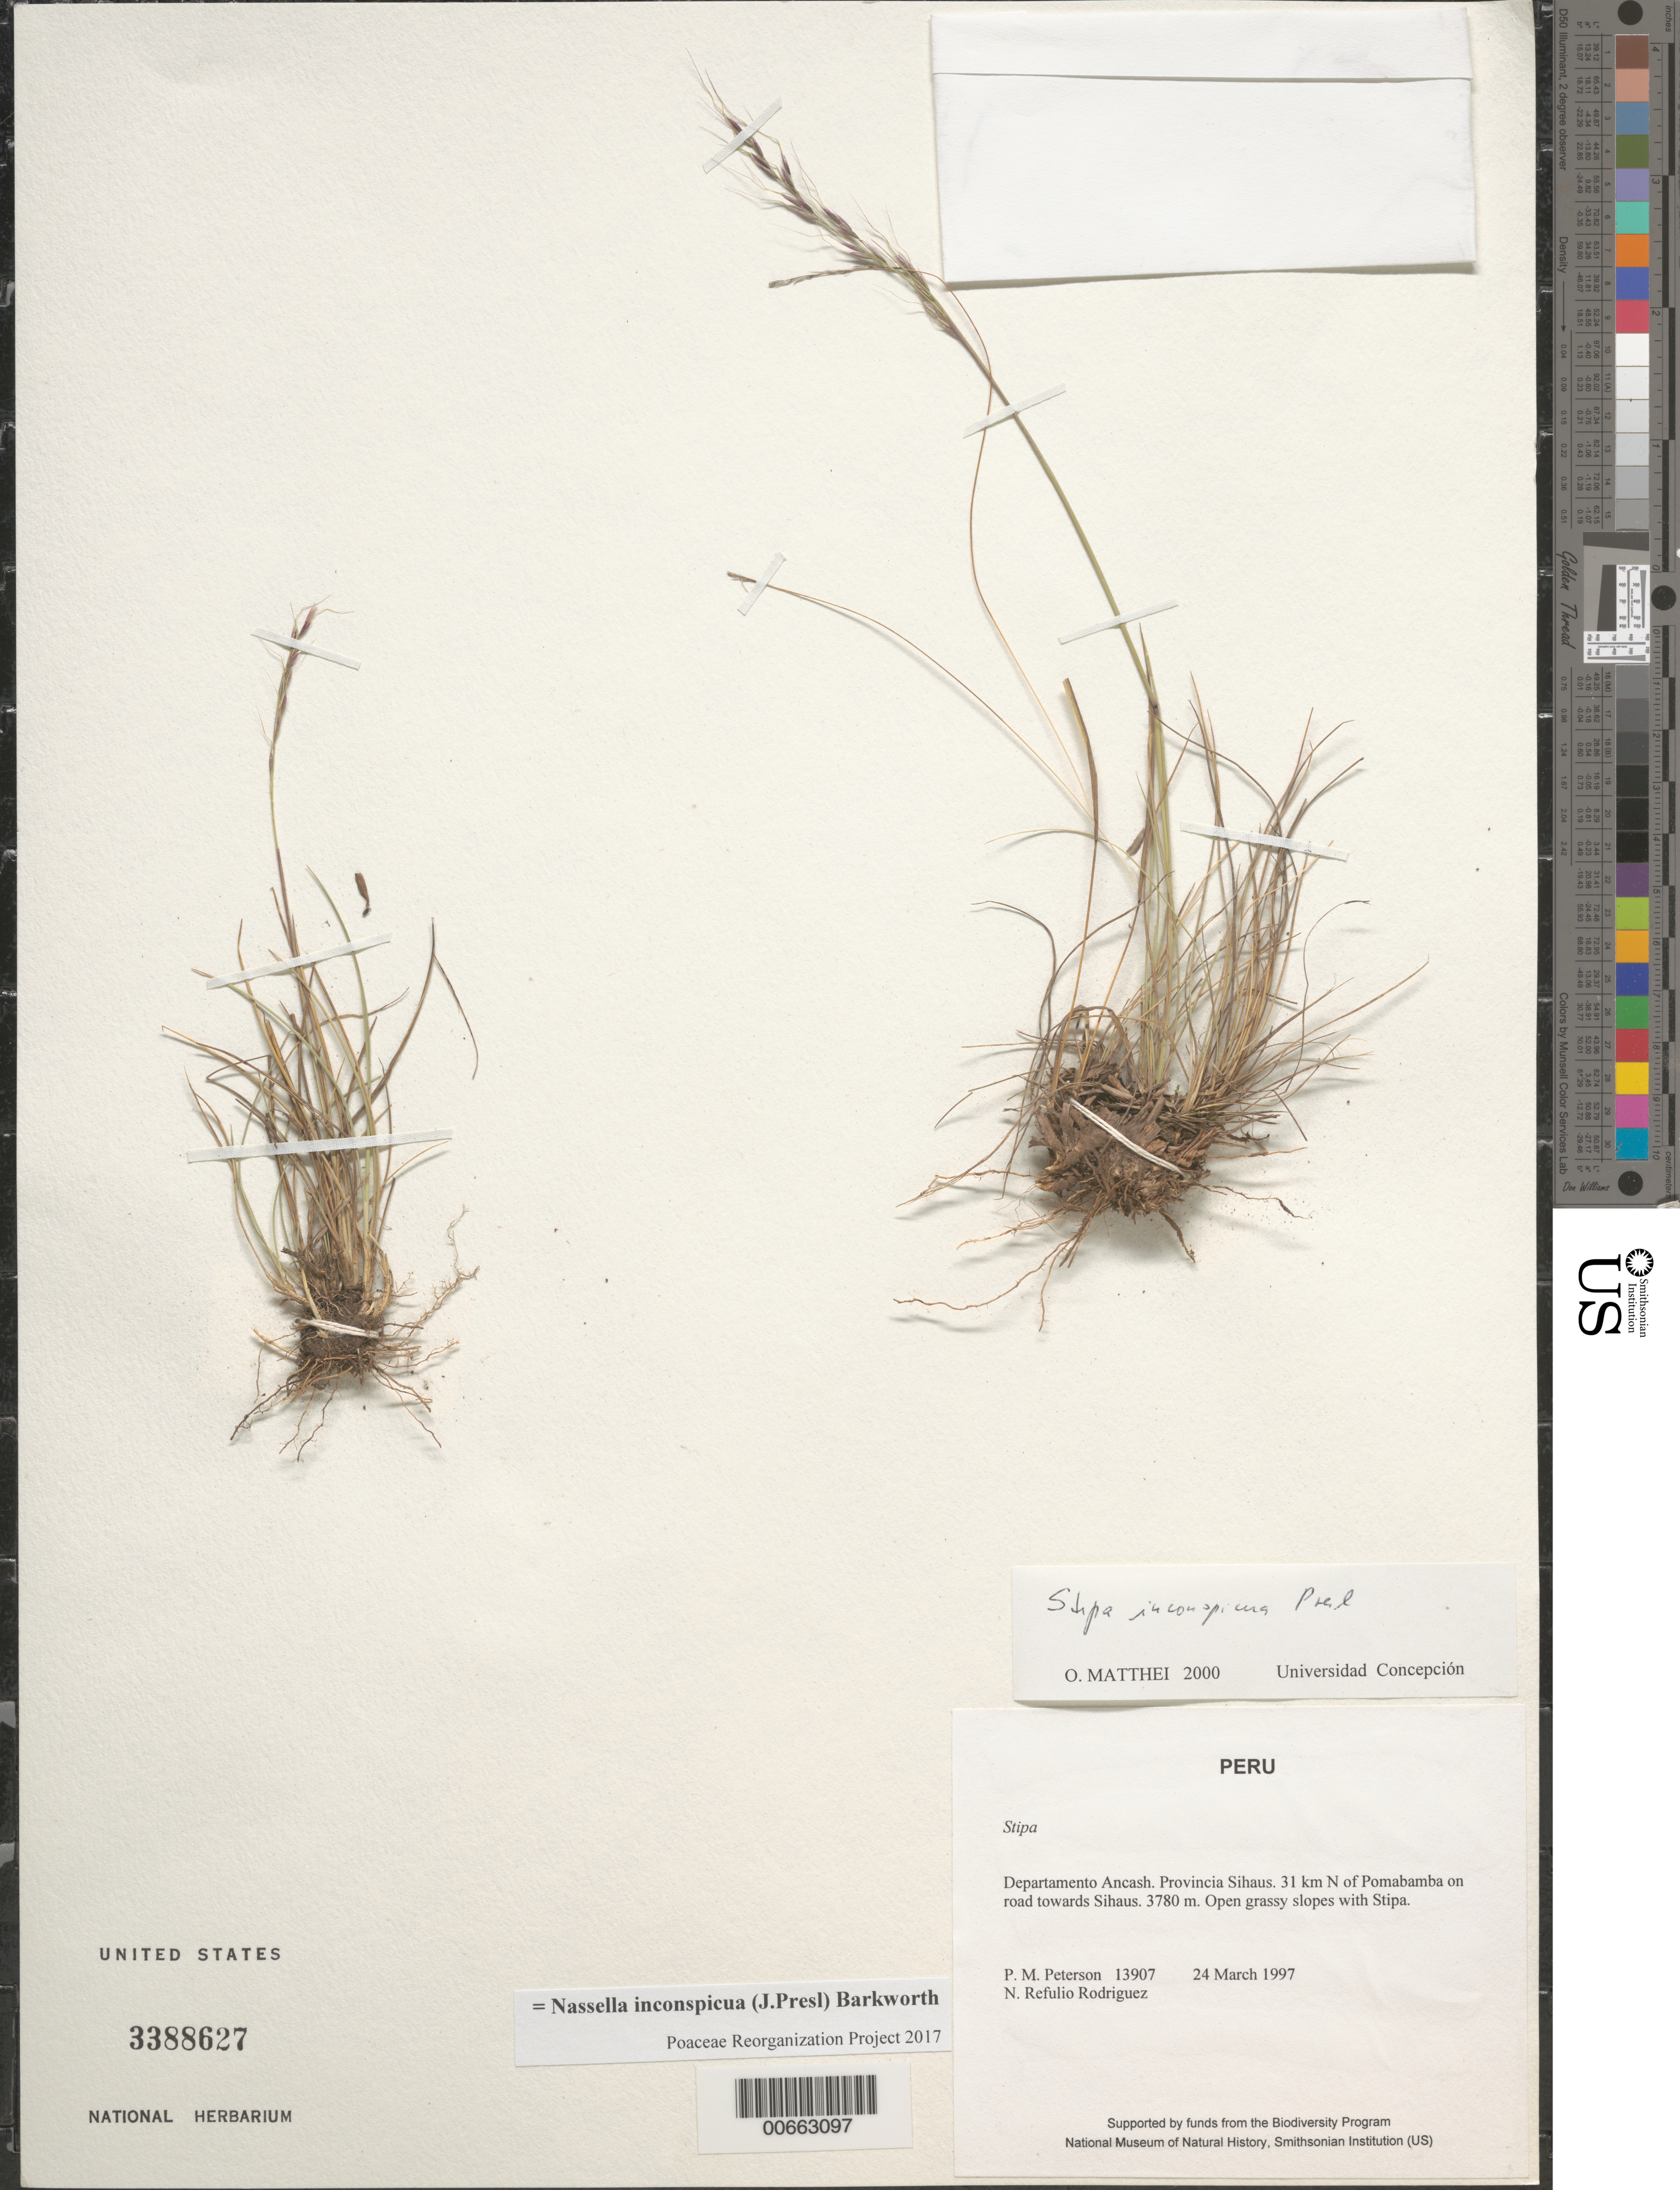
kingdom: Plantae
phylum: Tracheophyta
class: Liliopsida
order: Poales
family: Poaceae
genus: Nassella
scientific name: Nassella inconspicua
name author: (J. Presl) Barkworth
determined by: Poaceae Reorganization Project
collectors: P. M. Peterson & N. Refulio-Rodríguez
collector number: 13907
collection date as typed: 24 Mar 1997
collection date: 1997-03-24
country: Peru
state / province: Ancash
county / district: Sihuas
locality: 31 km N of Pomabamba on road towards Sihuas.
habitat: Open grassy slopes with Stipa.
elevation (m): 3780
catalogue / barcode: US 3388627